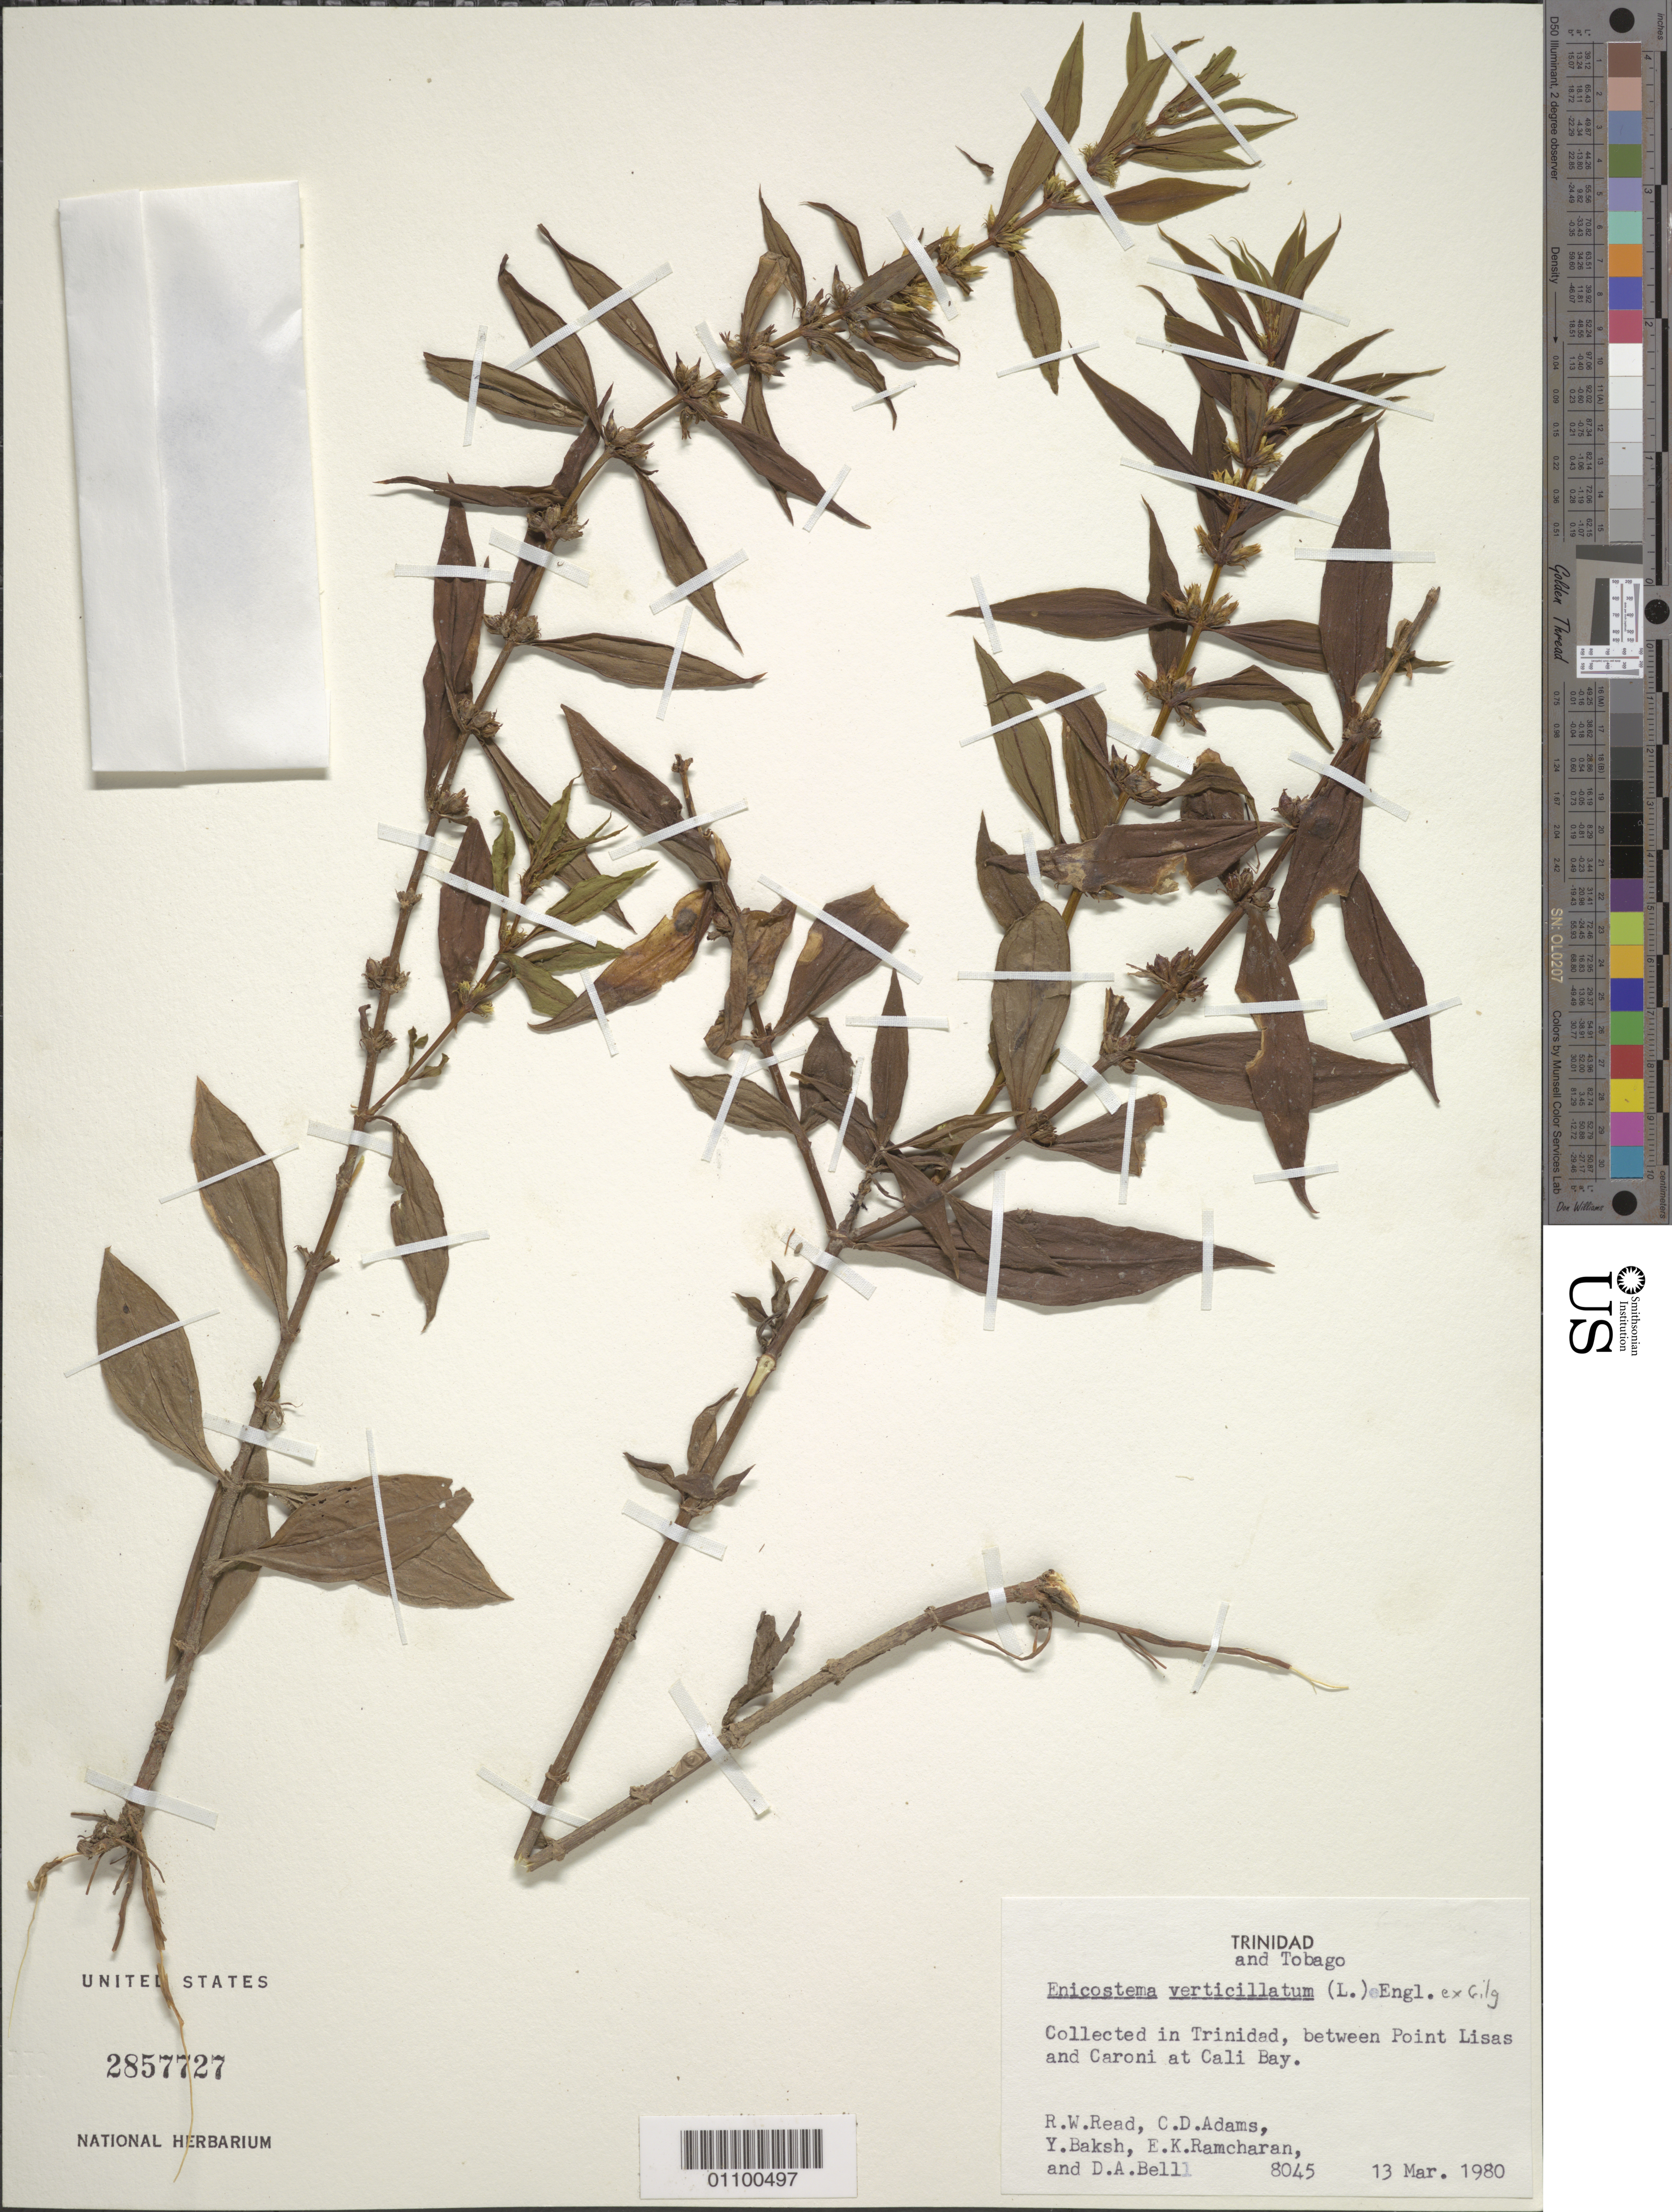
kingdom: Plantae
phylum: Tracheophyta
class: Magnoliopsida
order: Gentianales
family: Gentianaceae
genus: Enicostema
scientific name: Enicostema verticillatum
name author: (L.) Engl.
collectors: R. W. Read, C. D. Adams, Y. Baksh-Comeau, E. Ramcharan & D. A. Bell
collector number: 8045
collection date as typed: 13 Mar 1980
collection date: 1980-03-13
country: Trinidad and Tobago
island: Trinidad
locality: between Point Lisas and Caroni at Cali Bay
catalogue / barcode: US 2857727